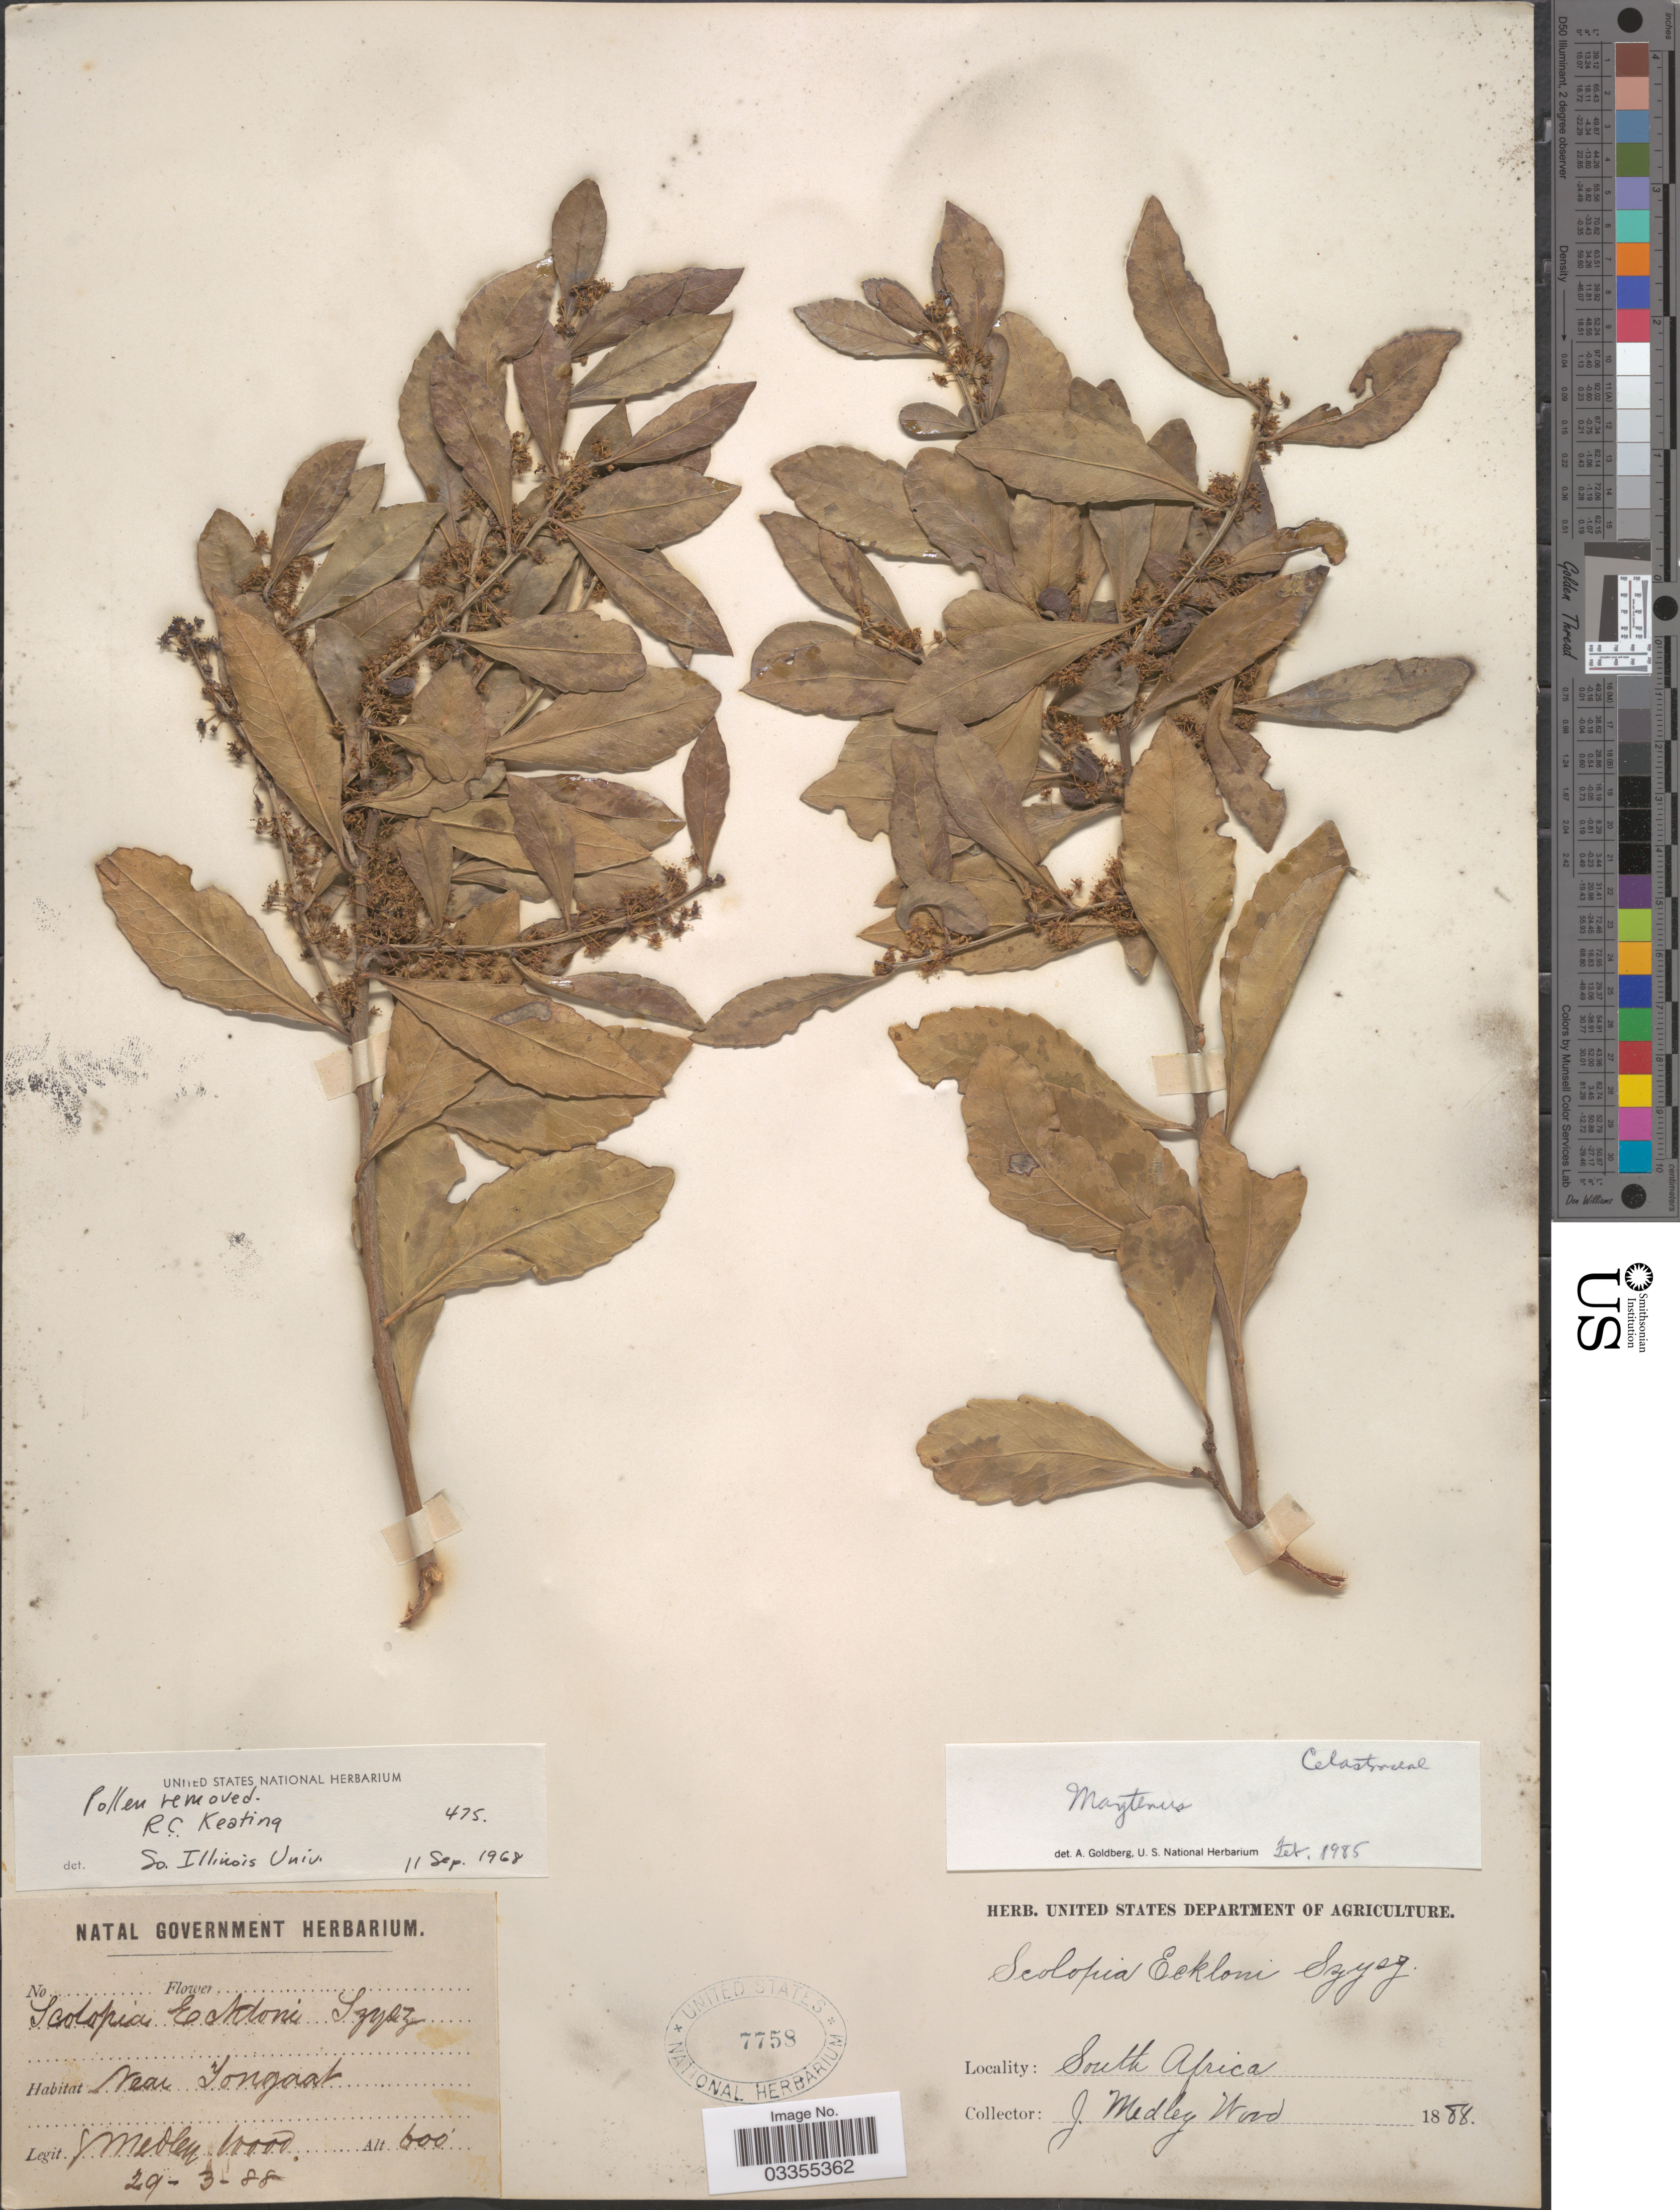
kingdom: Plantae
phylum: Tracheophyta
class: Magnoliopsida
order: Celastrales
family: Celastraceae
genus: Maytenus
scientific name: Maytenus sp.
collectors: J. Medley Wood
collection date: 1888-03-29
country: South Africa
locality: Near Tongaat.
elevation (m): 183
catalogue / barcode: US 7758